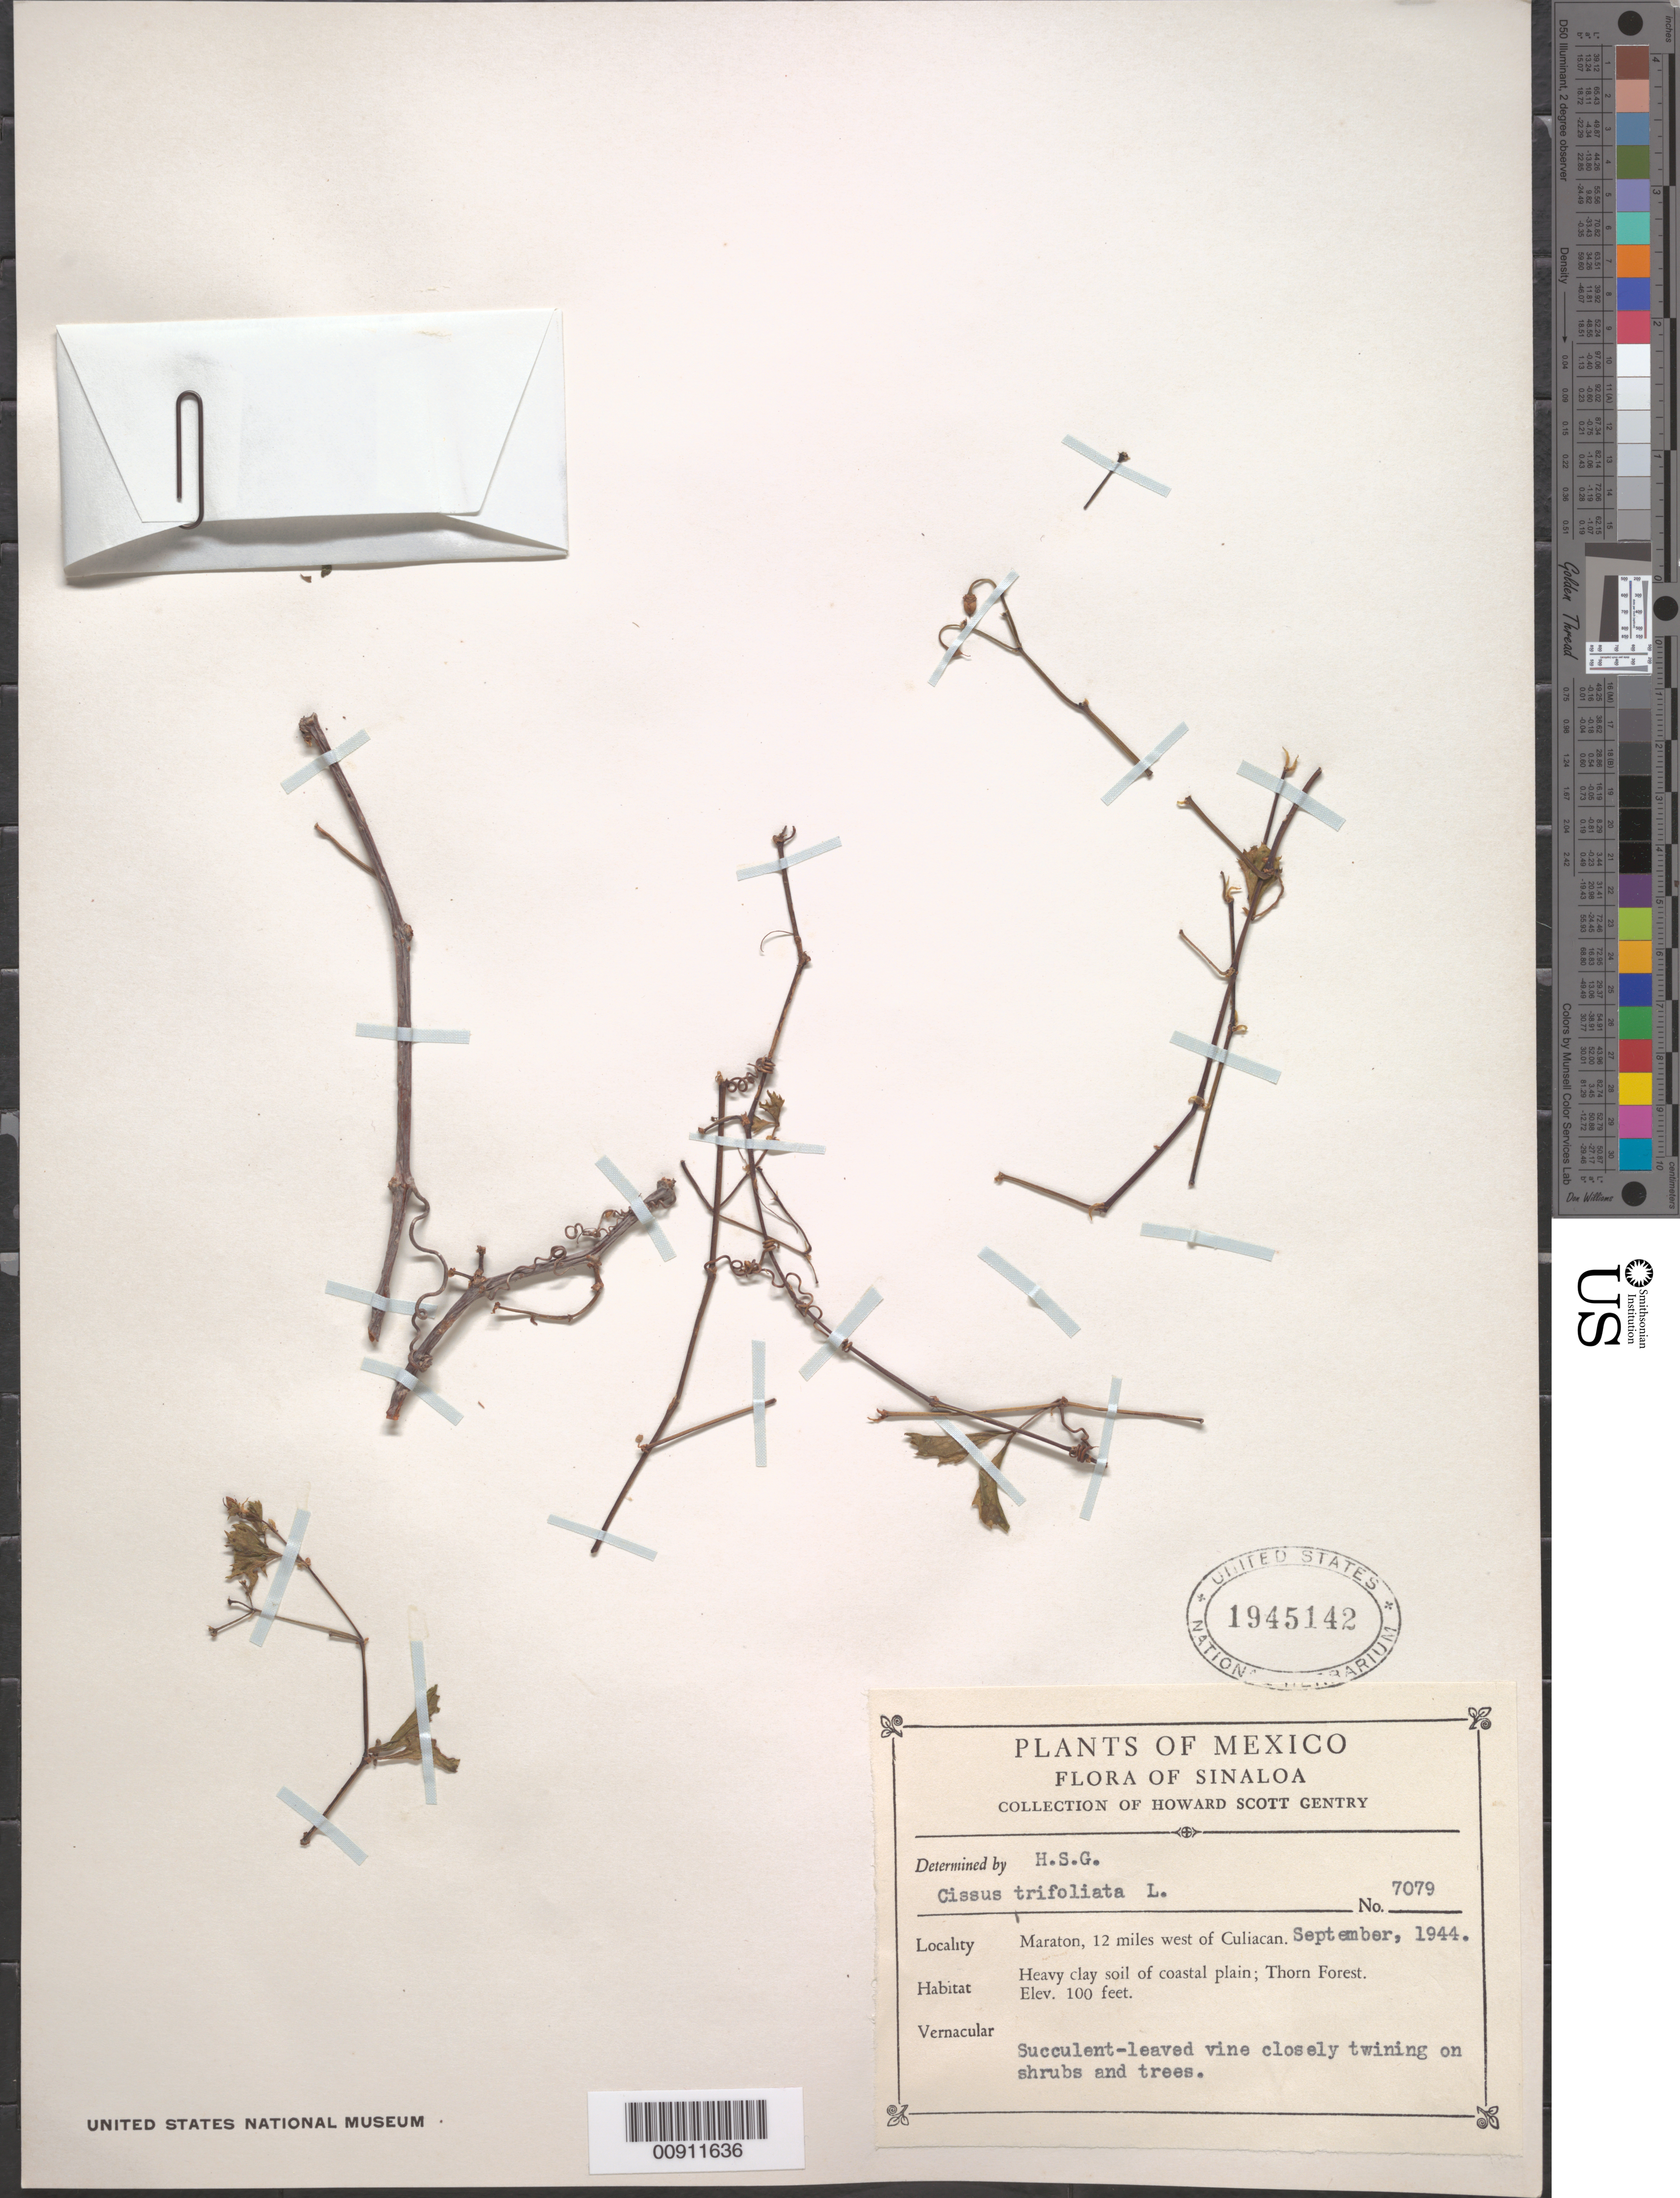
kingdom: Plantae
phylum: Tracheophyta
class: Magnoliopsida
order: Vitales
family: Vitaceae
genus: Cissus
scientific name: Cissus trifoliata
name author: (L.) L.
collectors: H. S. Gentry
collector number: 7079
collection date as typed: Sep 1944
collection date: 1944-09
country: Mexico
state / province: Sinaloa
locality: Maraton, 12 miles west of Culiacan, Sinaloa.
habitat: Heavy clay soil of coastal plain; Thorn Forest. Closely twining on shrubs and trees.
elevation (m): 30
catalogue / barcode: US 1945142